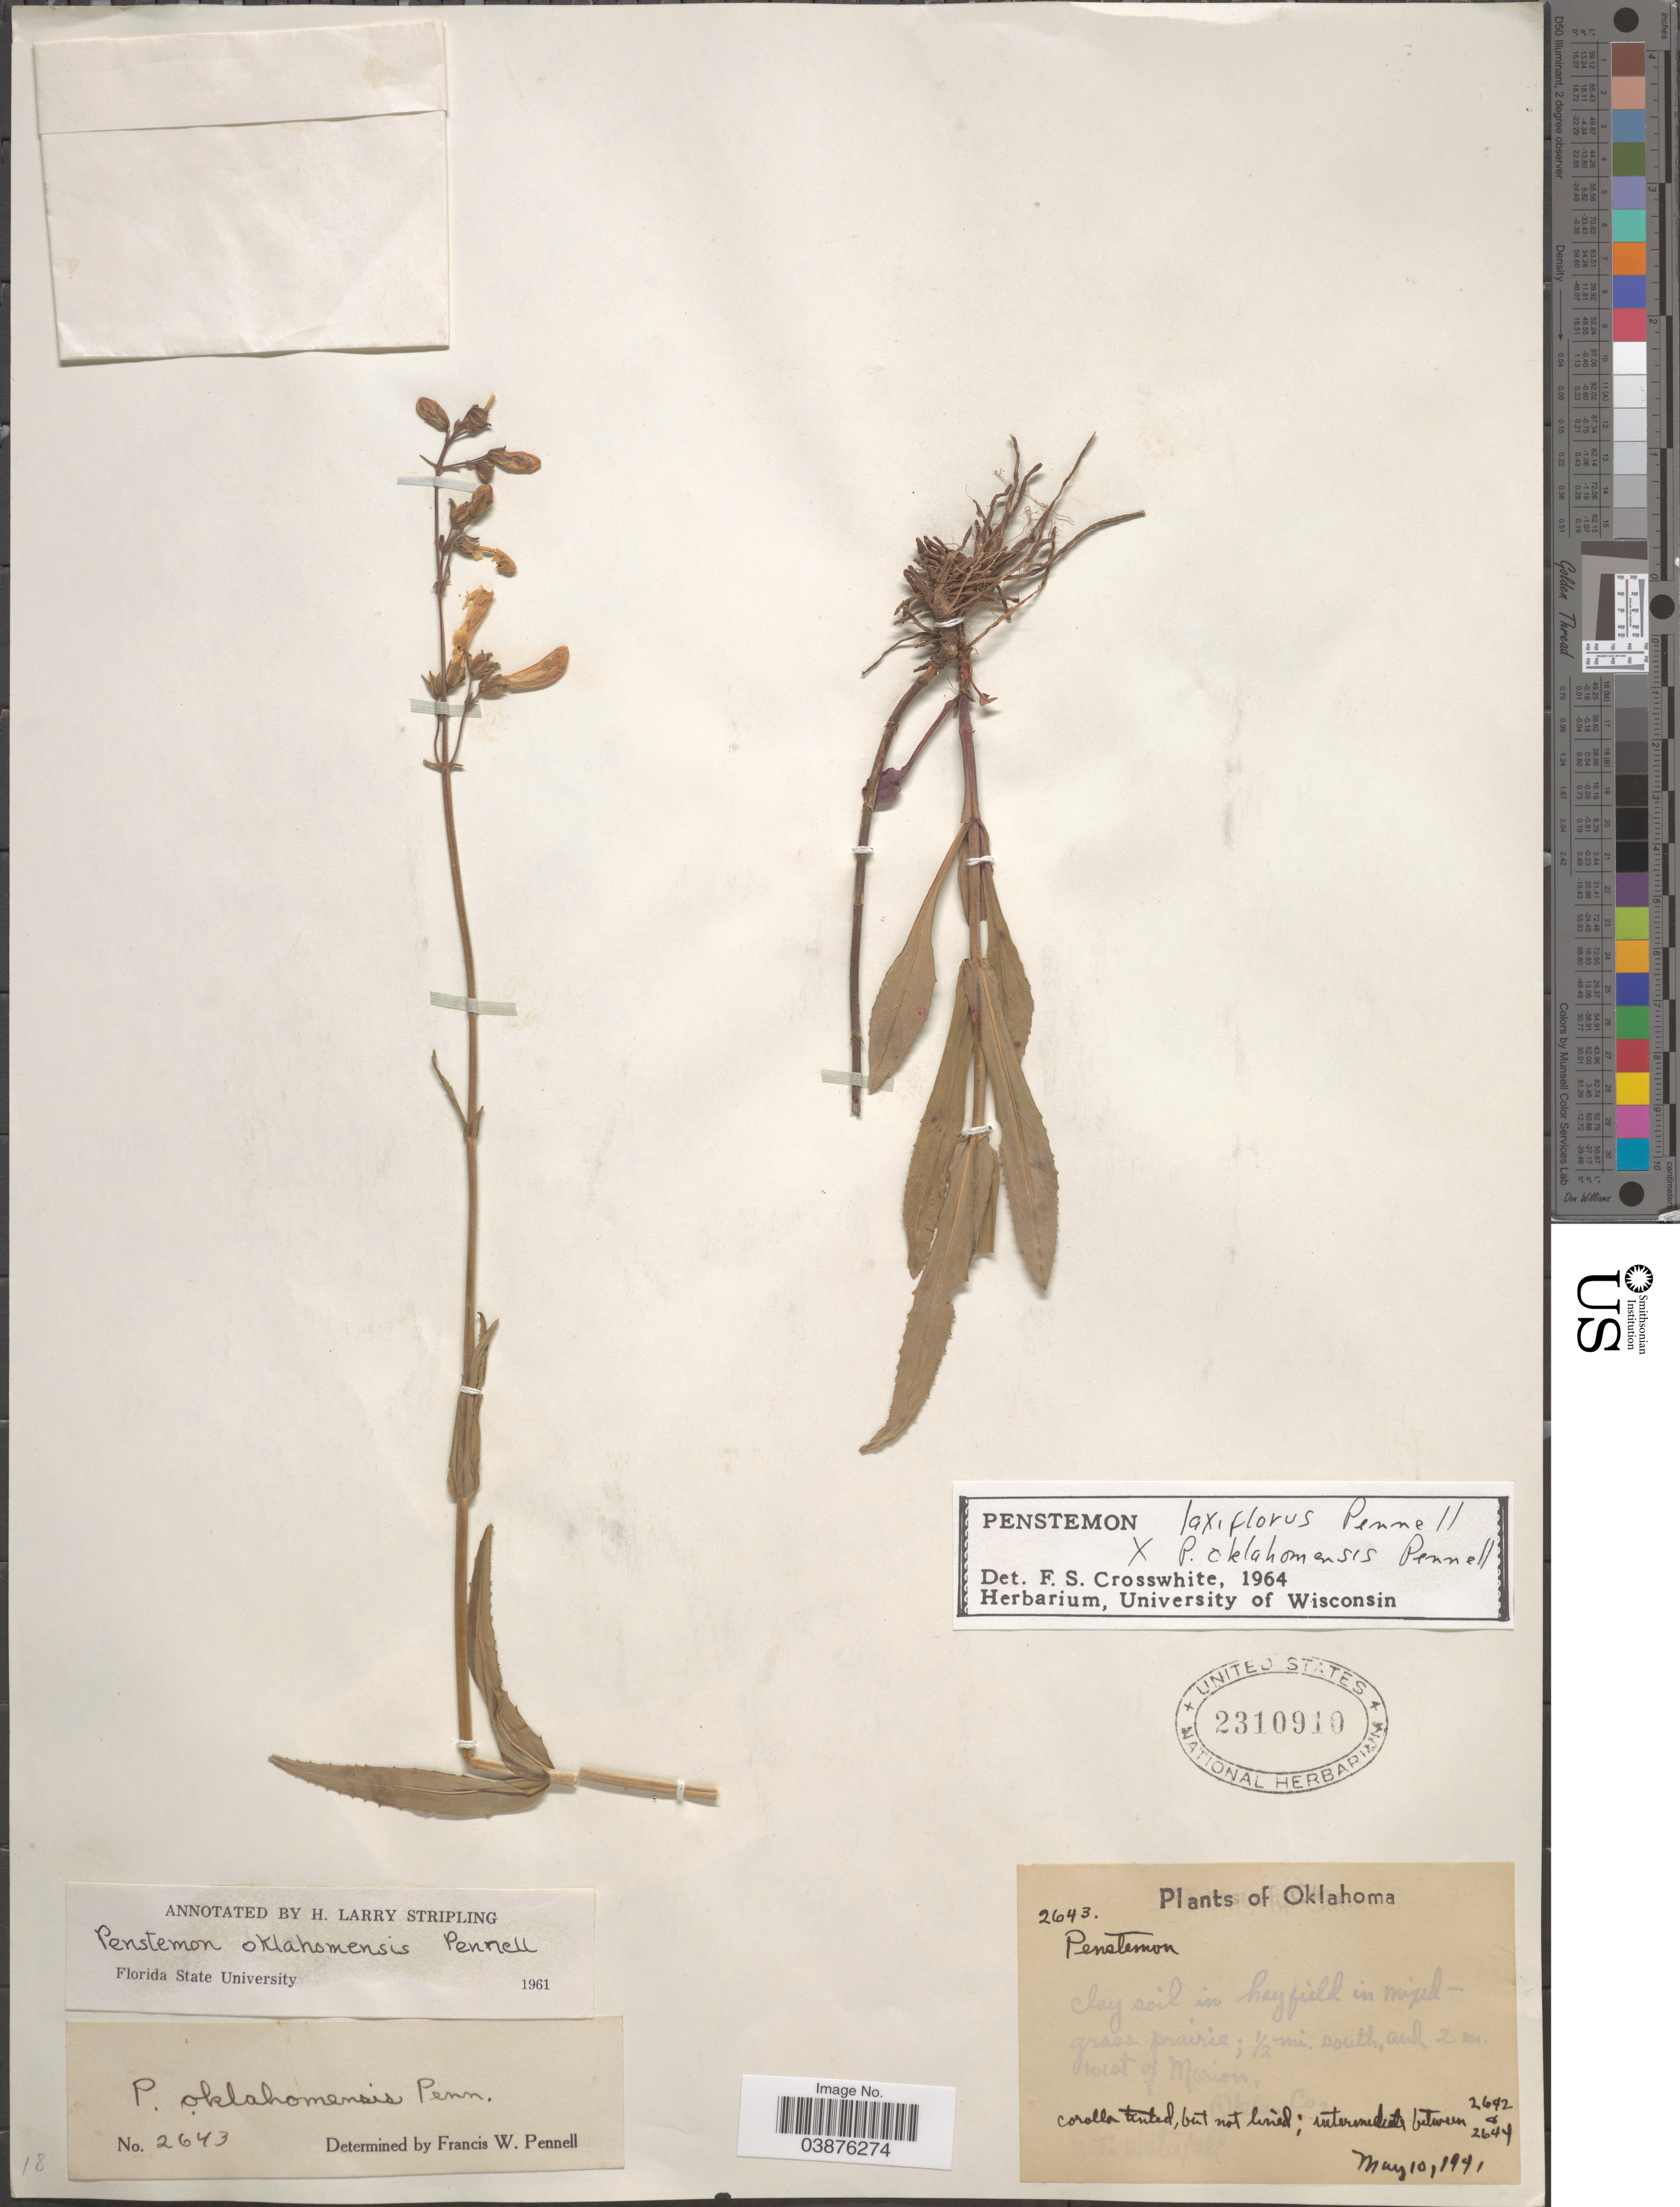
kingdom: Plantae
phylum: Tracheophyta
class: Magnoliopsida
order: Lamiales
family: Plantaginaceae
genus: Penstemon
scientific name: Penstemon laxiflorus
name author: Pennell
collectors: U. T. Waterfall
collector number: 2643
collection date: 1941-05-10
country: United States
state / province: Oklahoma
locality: ½ mi. south, and 2 m. west of Marion. Okla. Co.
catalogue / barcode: US 2310910